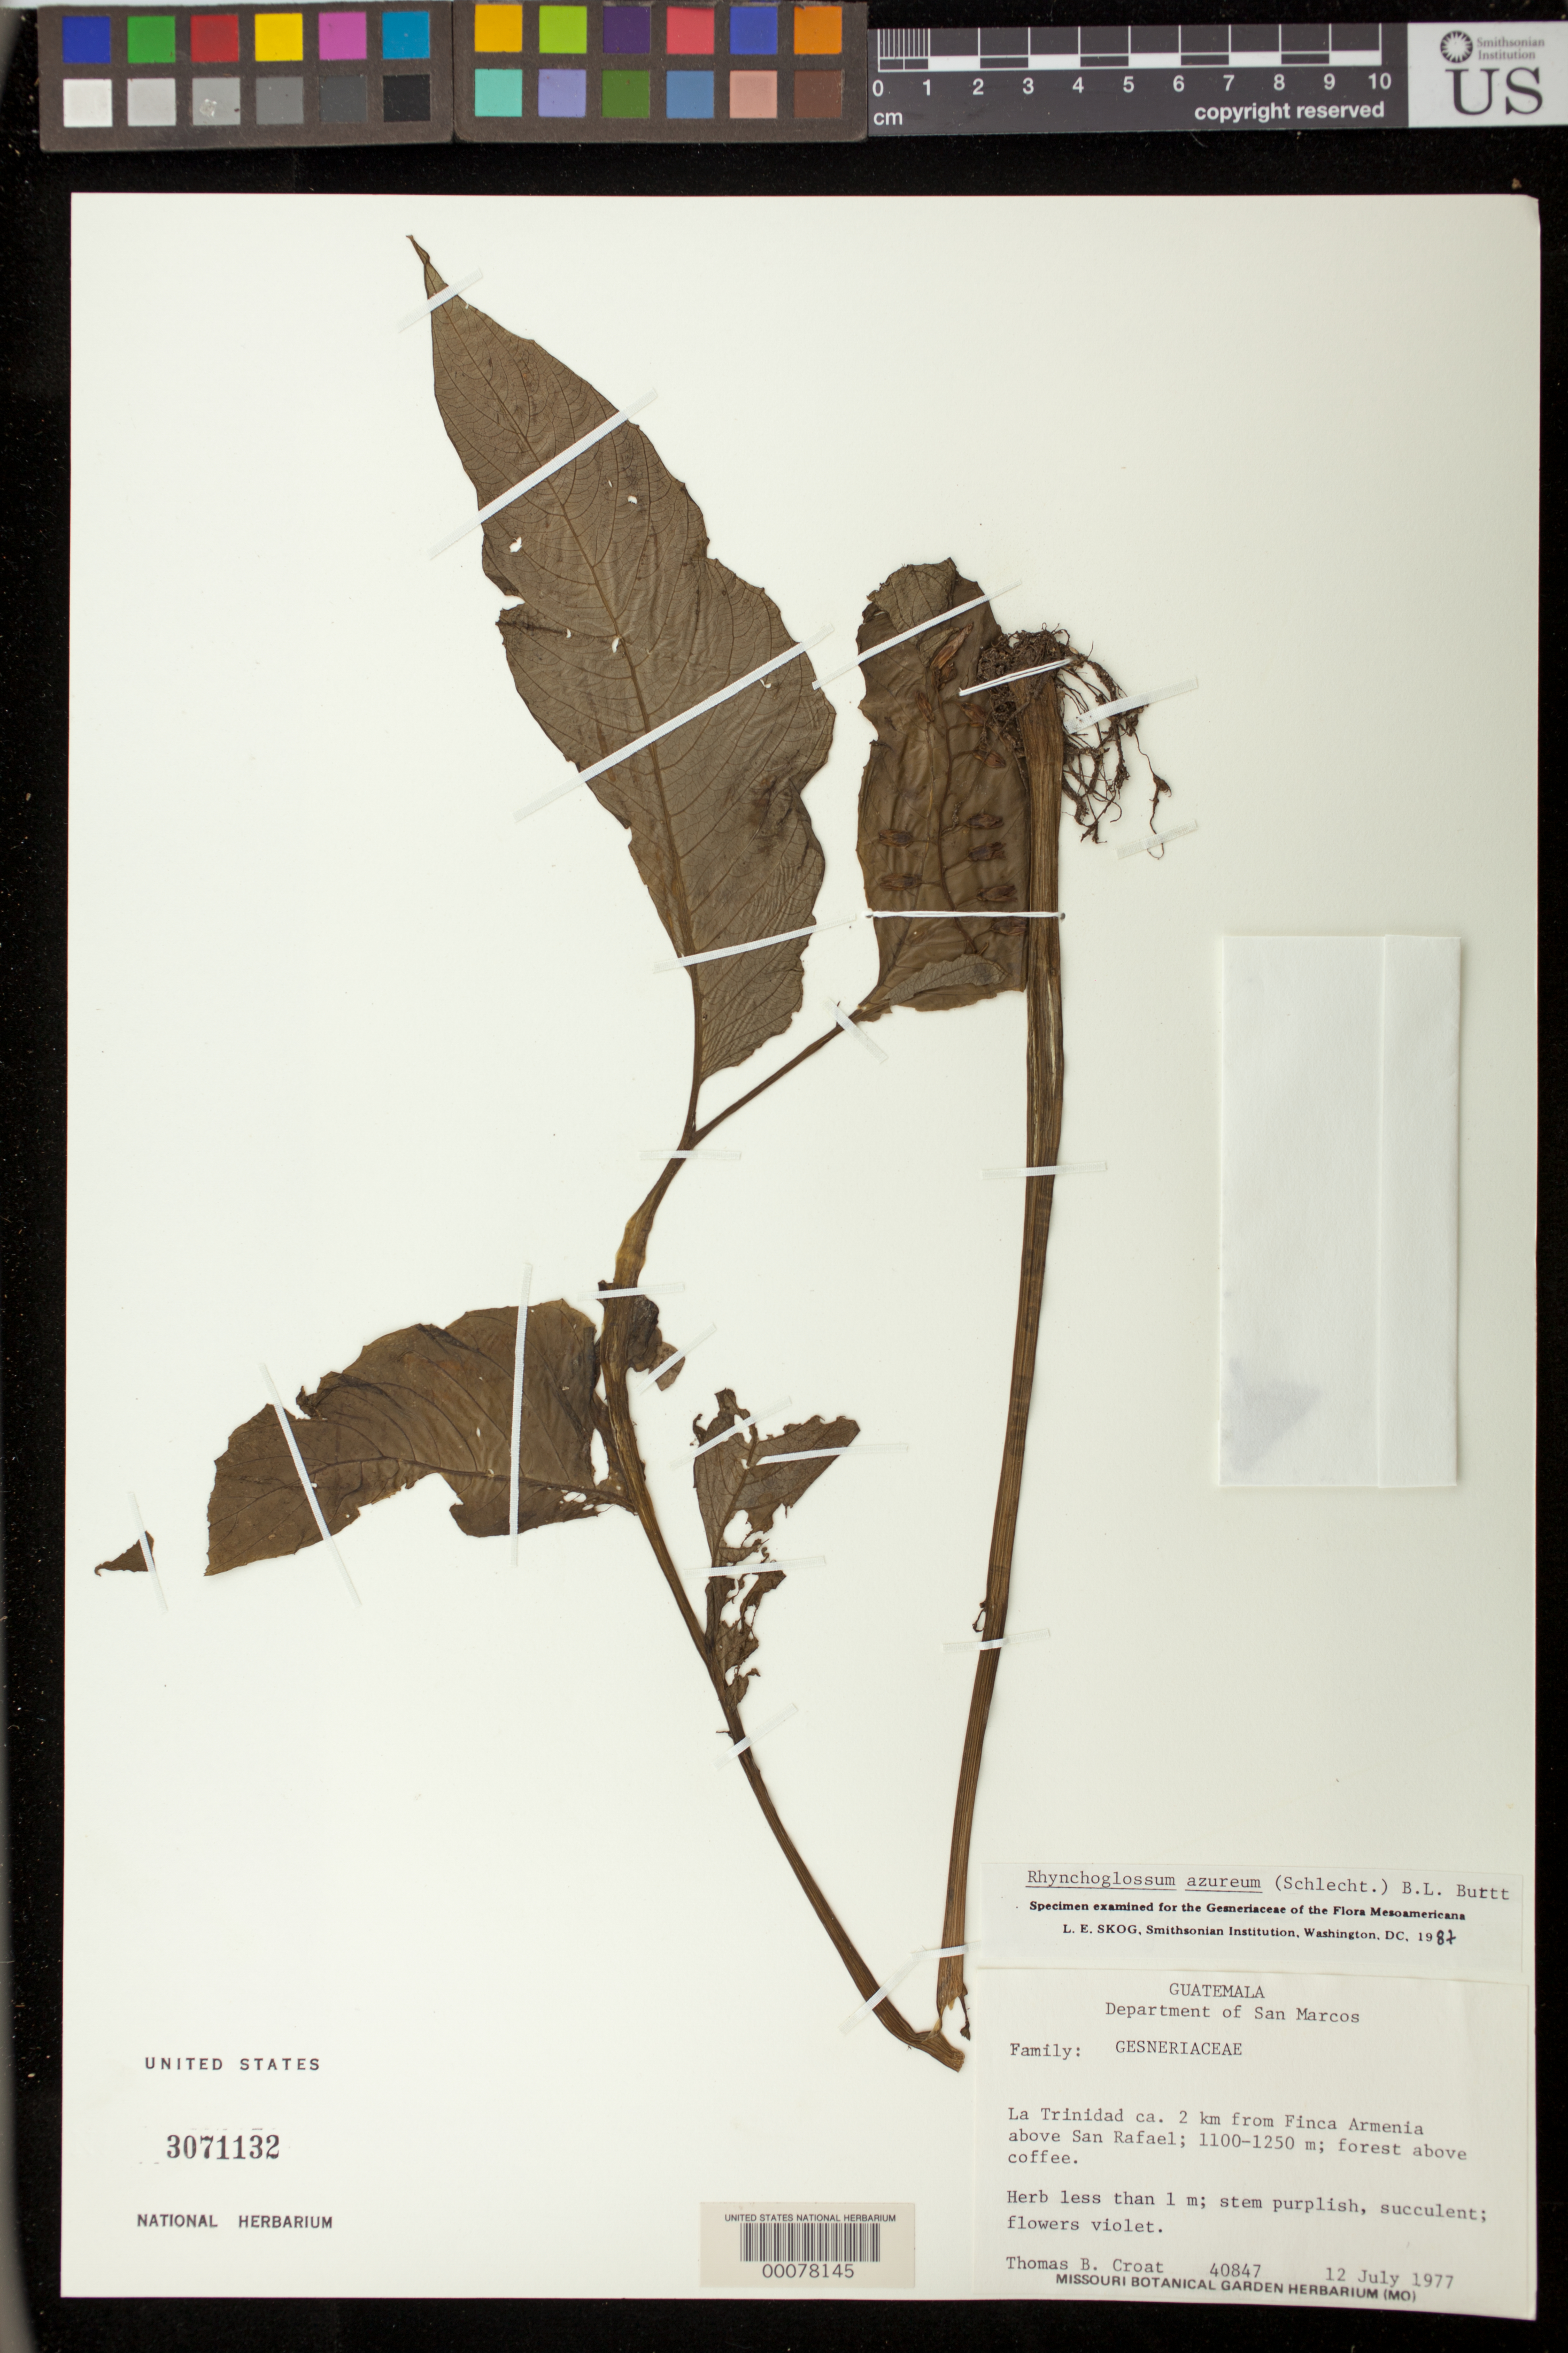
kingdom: Plantae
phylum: Tracheophyta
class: Magnoliopsida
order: Lamiales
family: Gesneriaceae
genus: Rhynchoglossum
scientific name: Rhynchoglossum azureum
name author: (Schltdl.) B.L. Burtt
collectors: T. B. Croat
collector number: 40847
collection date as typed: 12 Jul 1977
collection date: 1977-07-12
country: Guatemala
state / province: San Marcos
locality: La Trinidad about 2 km from Finca Armenia above San Raphael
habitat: Forest above coffee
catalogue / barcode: US 3071132